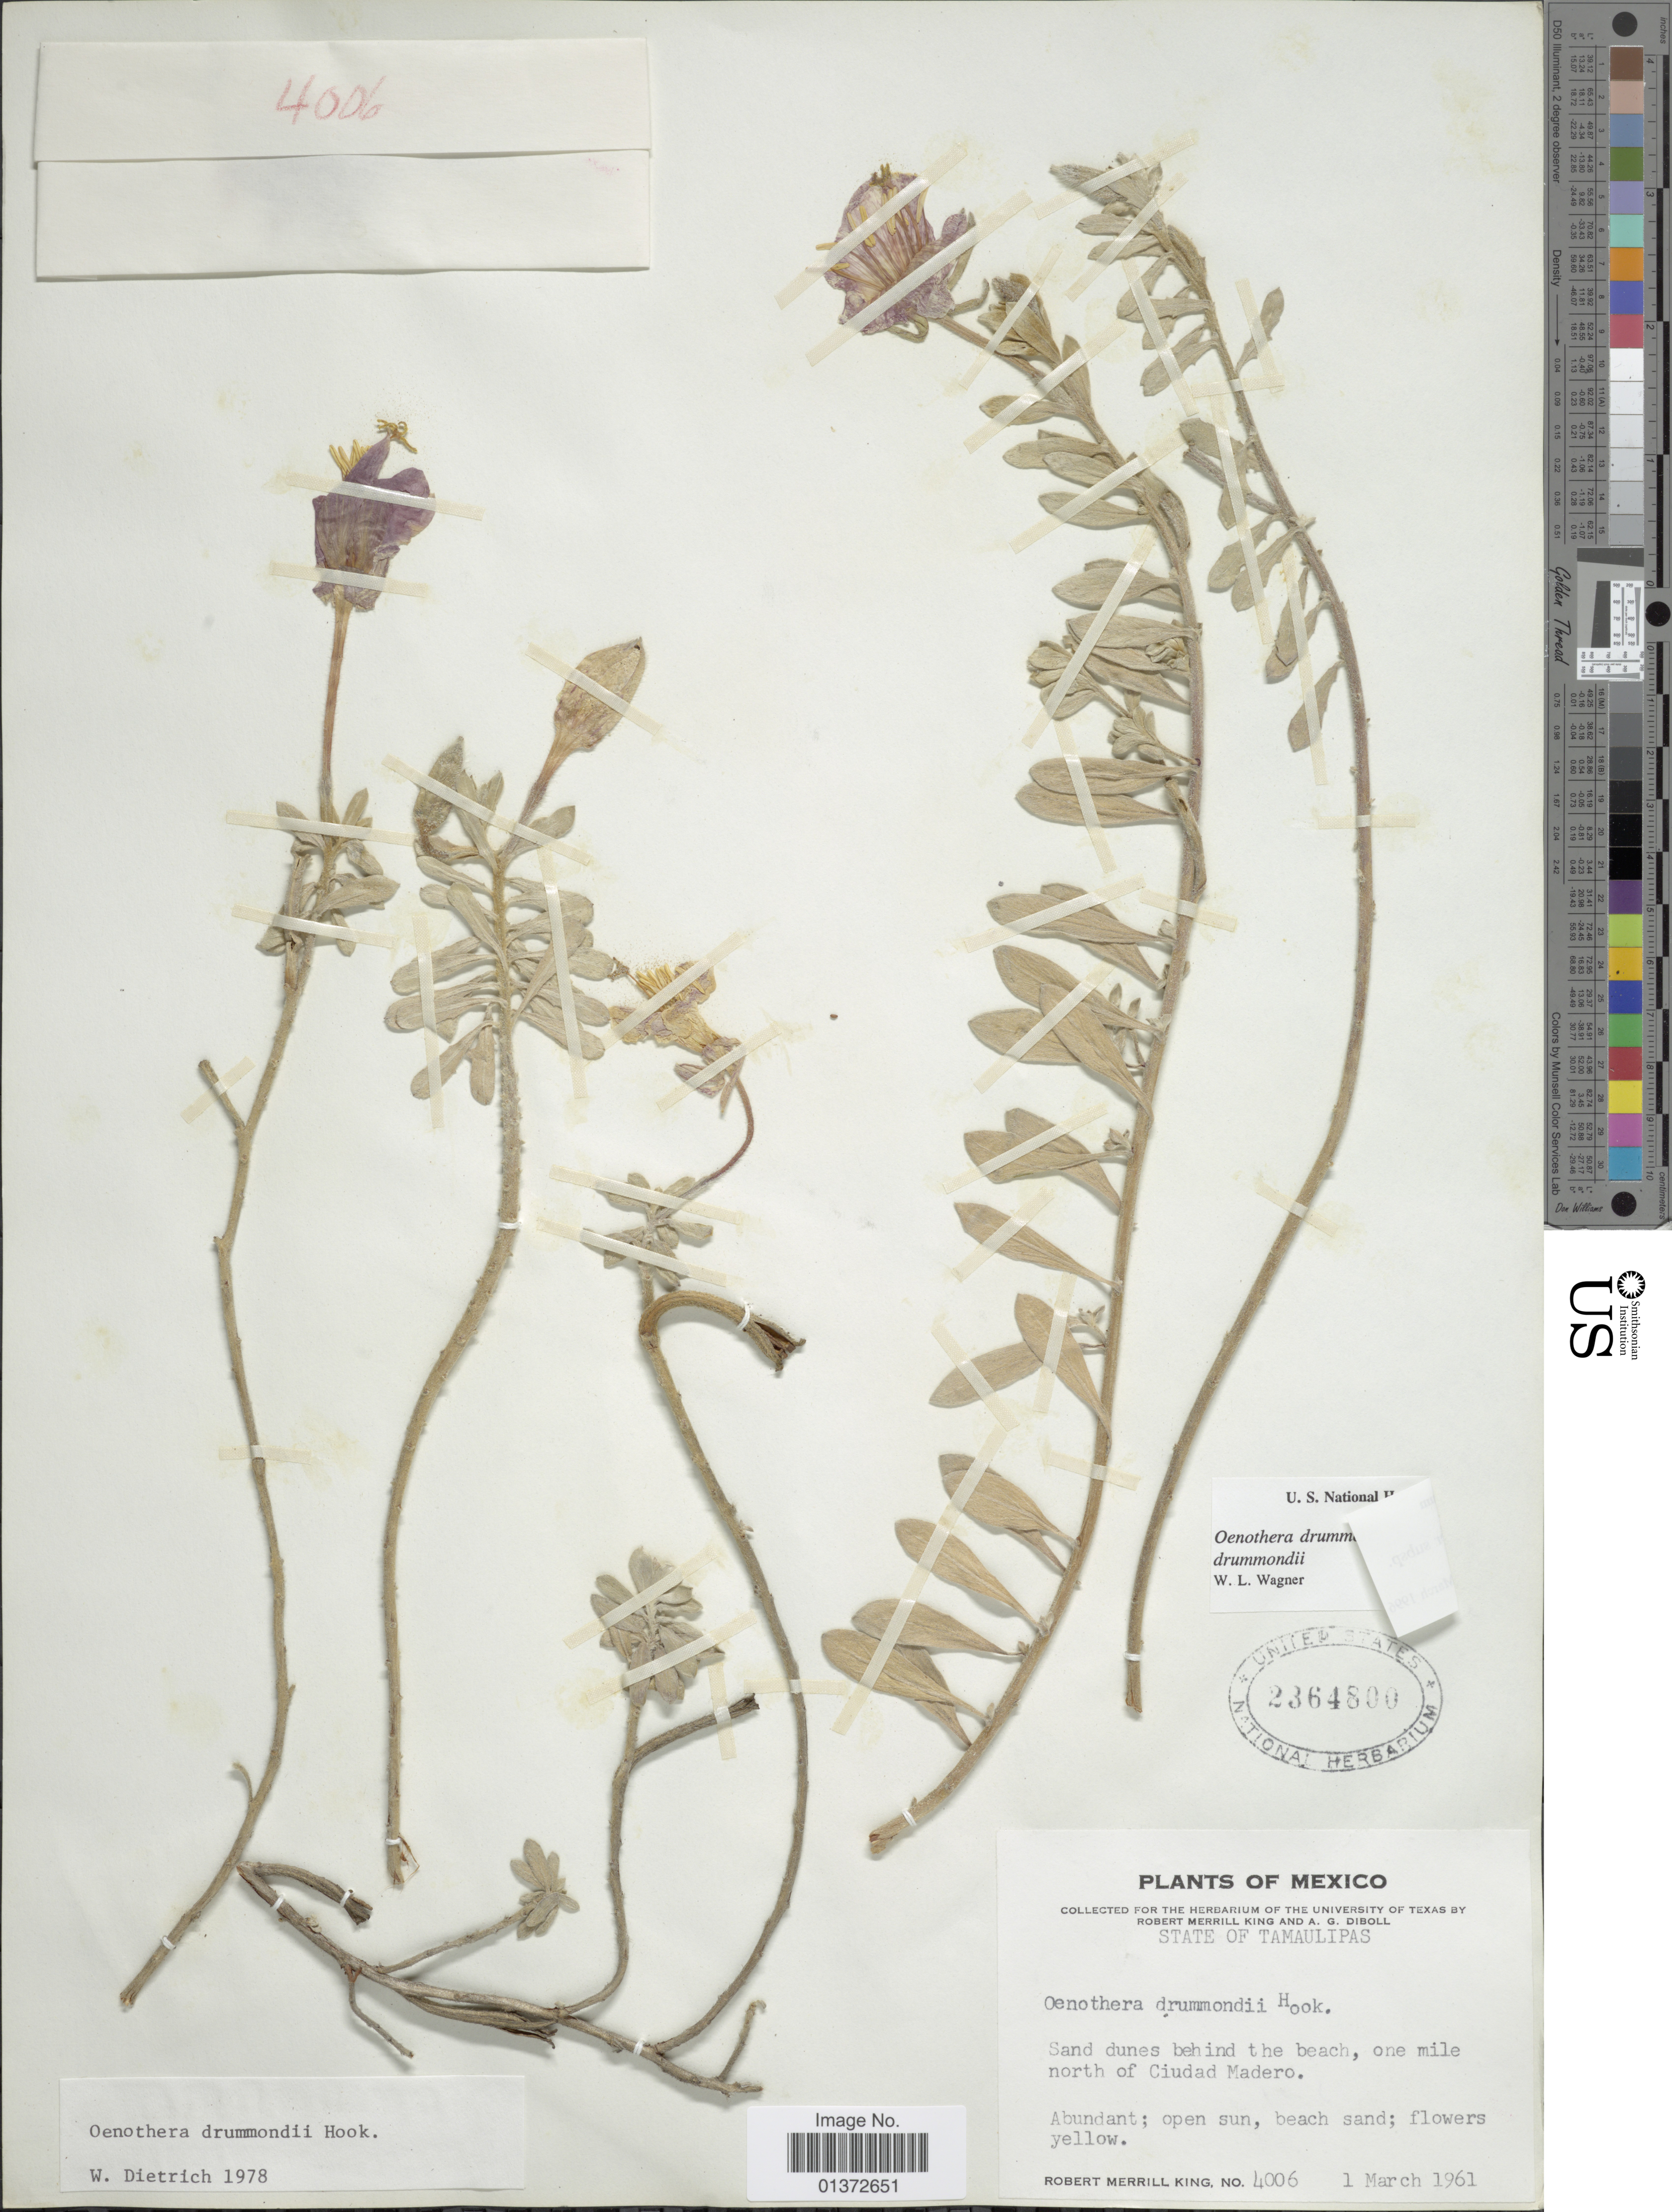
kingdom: Plantae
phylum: Tracheophyta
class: Magnoliopsida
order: Myrtales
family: Onagraceae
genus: Oenothera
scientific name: Oenothera drummondii subsp. drummondii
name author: Hook.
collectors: R. M. King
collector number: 4006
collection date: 1961-03-01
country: Mexico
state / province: Tamaulipas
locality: Sand dunes behind the beach, one mile north of Ciudad Madero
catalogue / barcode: US 2364800